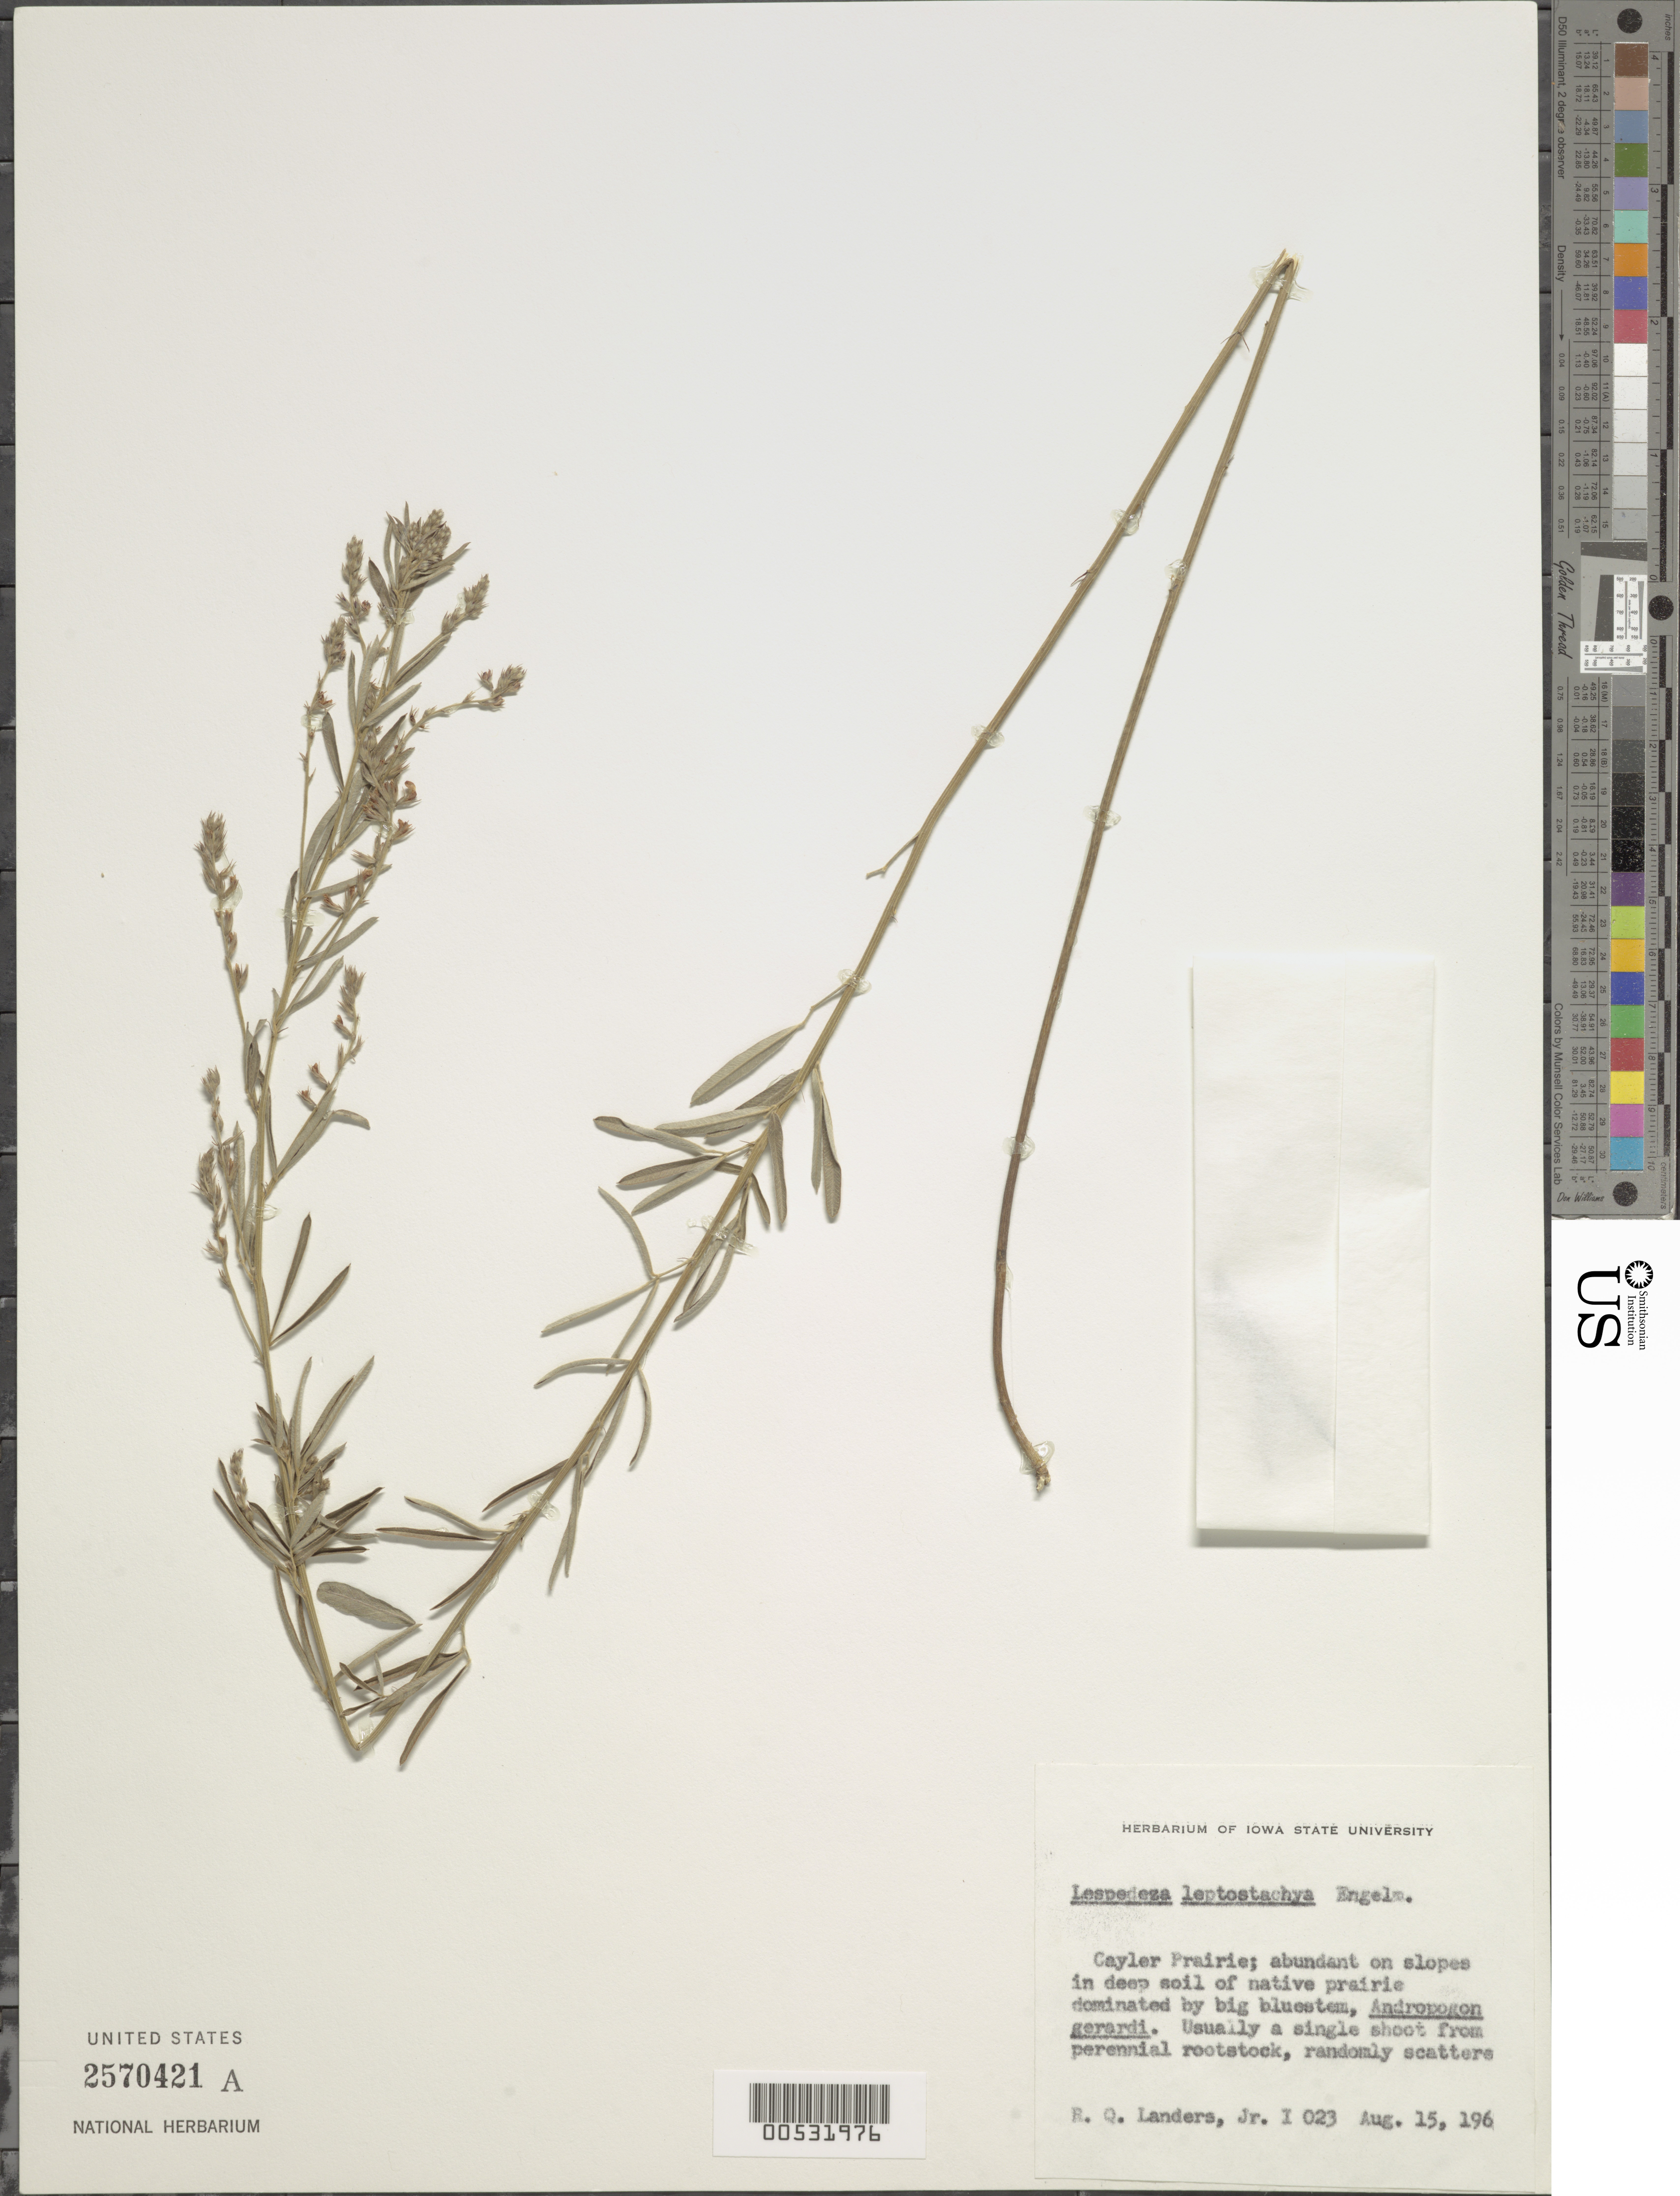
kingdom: Plantae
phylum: Tracheophyta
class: Magnoliopsida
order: Fabales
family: Fabaceae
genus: Lespedeza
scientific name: Lespedeza leptostachya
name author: Engelm.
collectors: R. Landers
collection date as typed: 15 Aug 1960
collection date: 1960-08-15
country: United States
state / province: Iowa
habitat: Abundant on slopes in deep soil of native prairie dominated by big bluestem, Andropogon gerardi.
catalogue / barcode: US 2570421